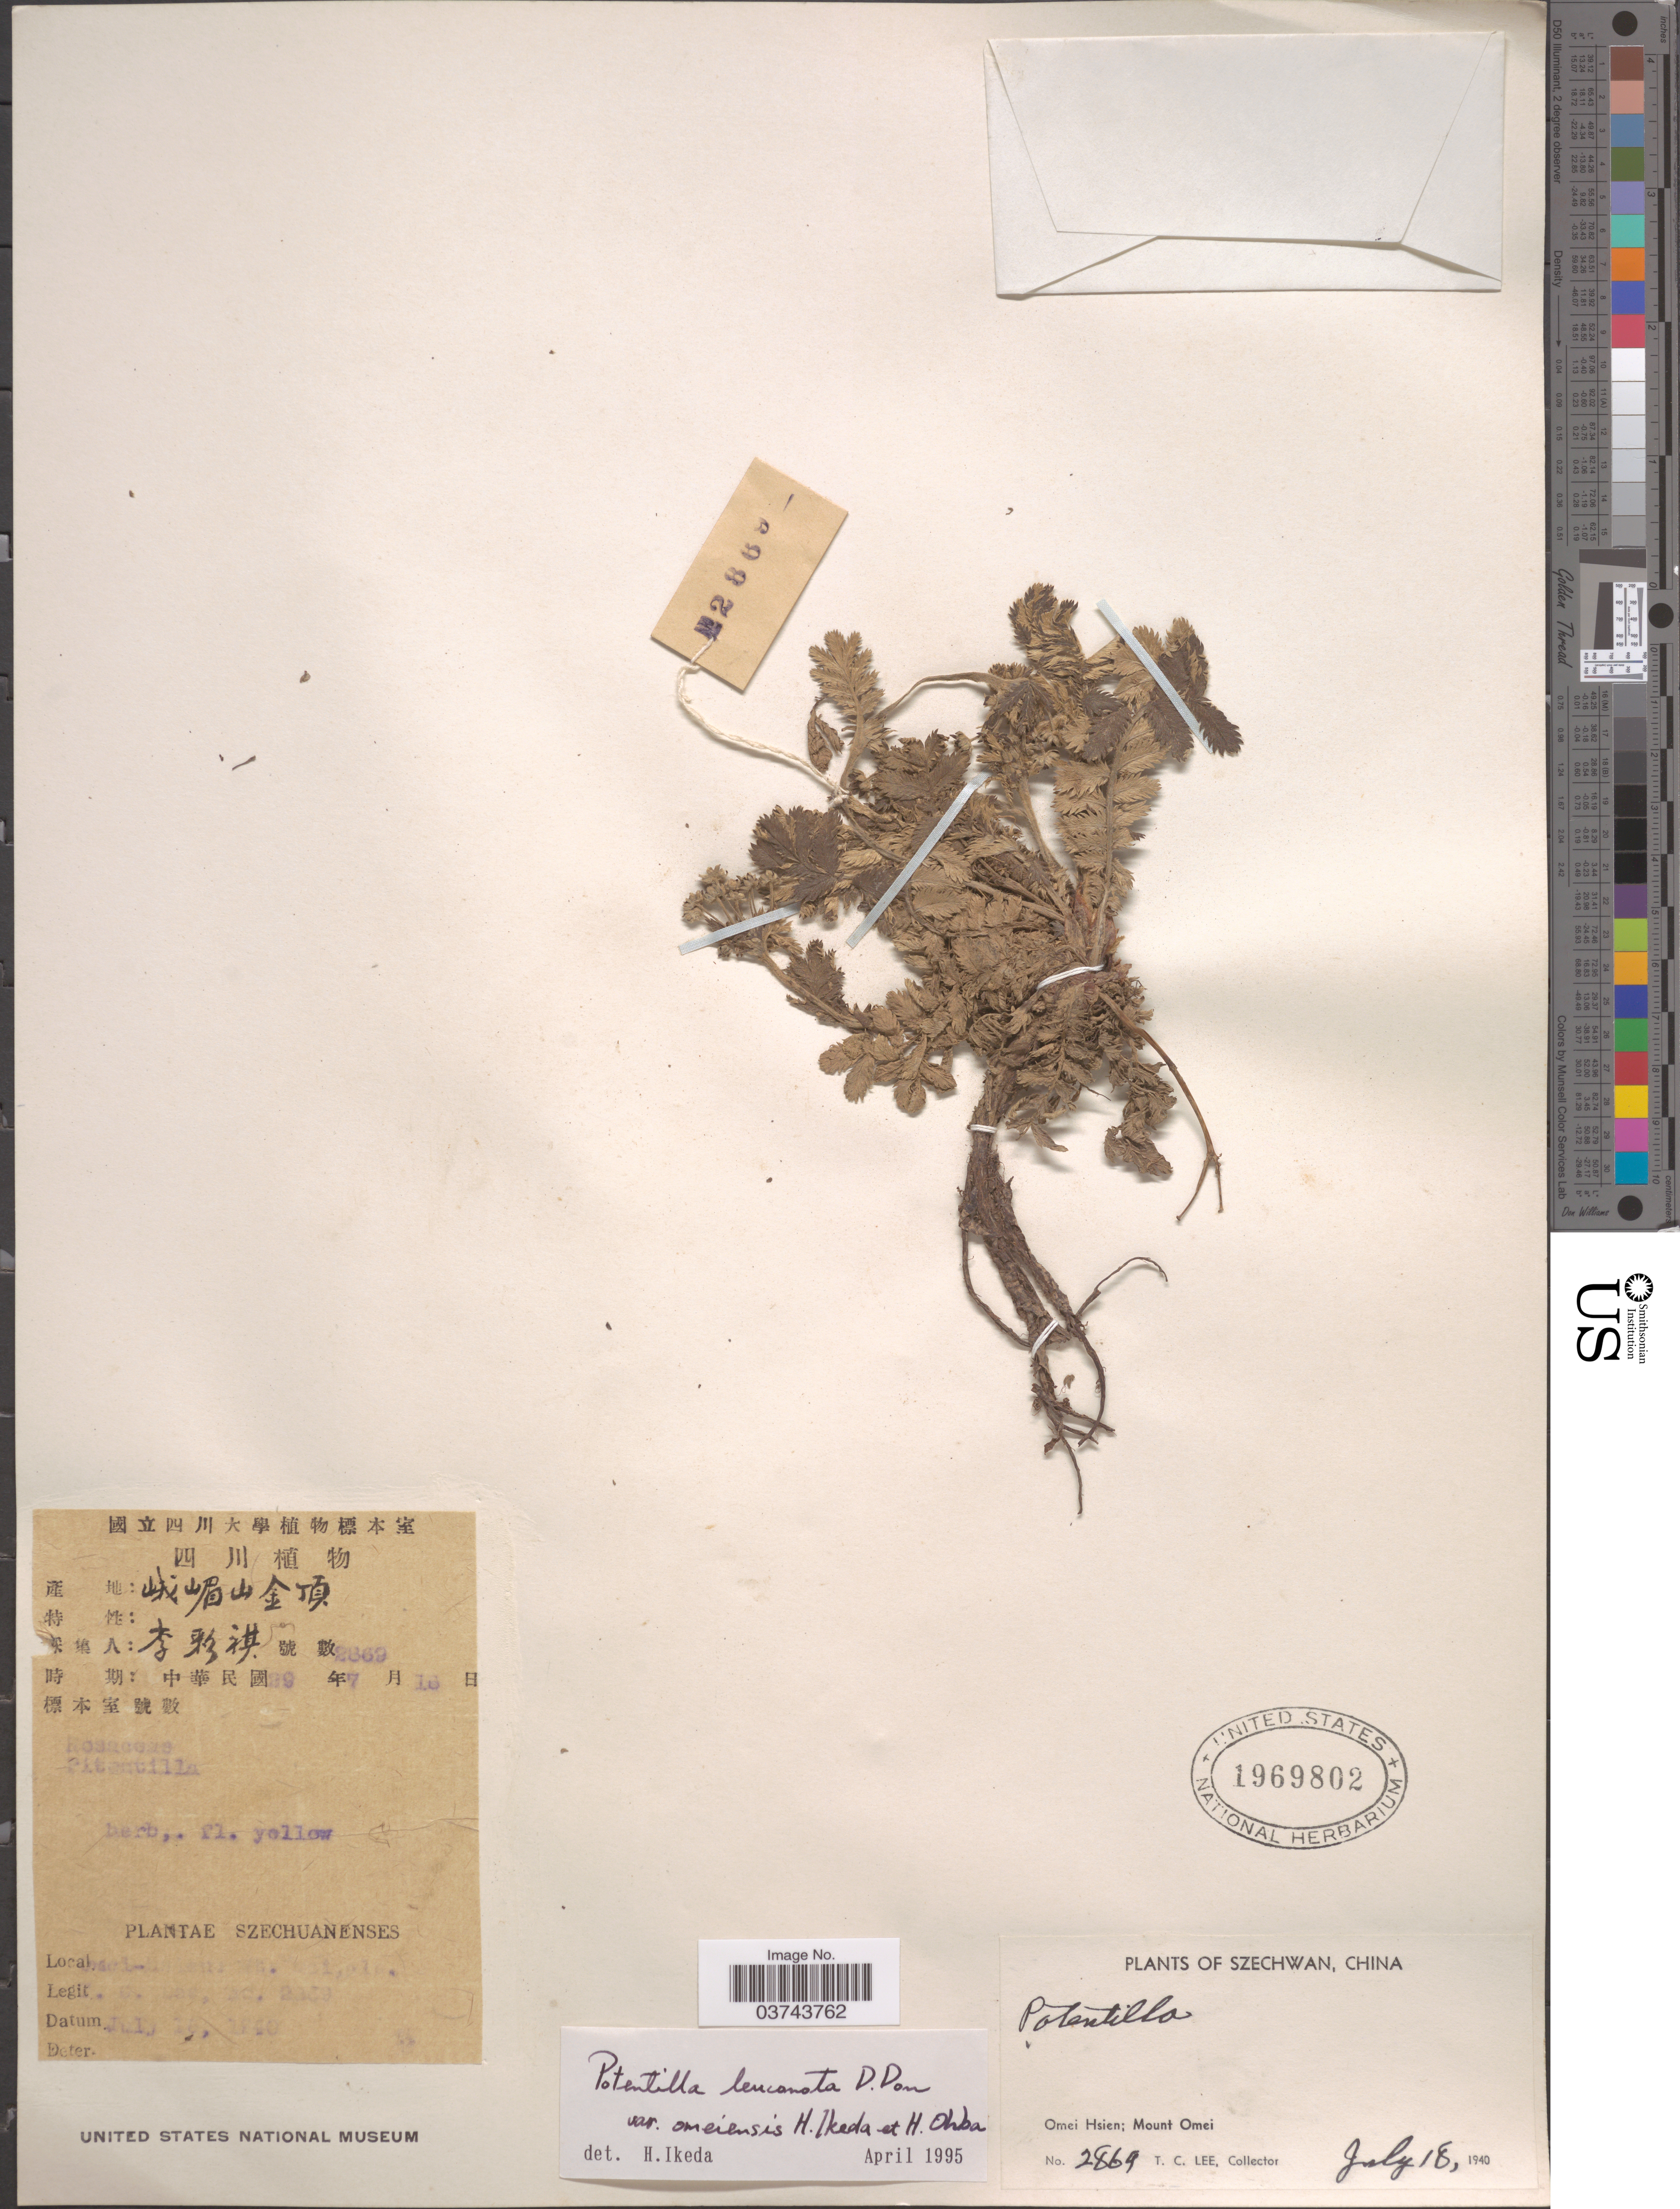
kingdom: Plantae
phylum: Tracheophyta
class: Magnoliopsida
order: Rosales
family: Rosaceae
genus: Potentilla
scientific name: Potentilla leuconota var. omeiensis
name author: H. Ikeda & H. Ohba in H. Ohba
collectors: T. Lee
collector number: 2869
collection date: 1940-07-18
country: China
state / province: Sichuan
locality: Szechwan. Omei Hsien; Mount Omei.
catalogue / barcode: US 1969802